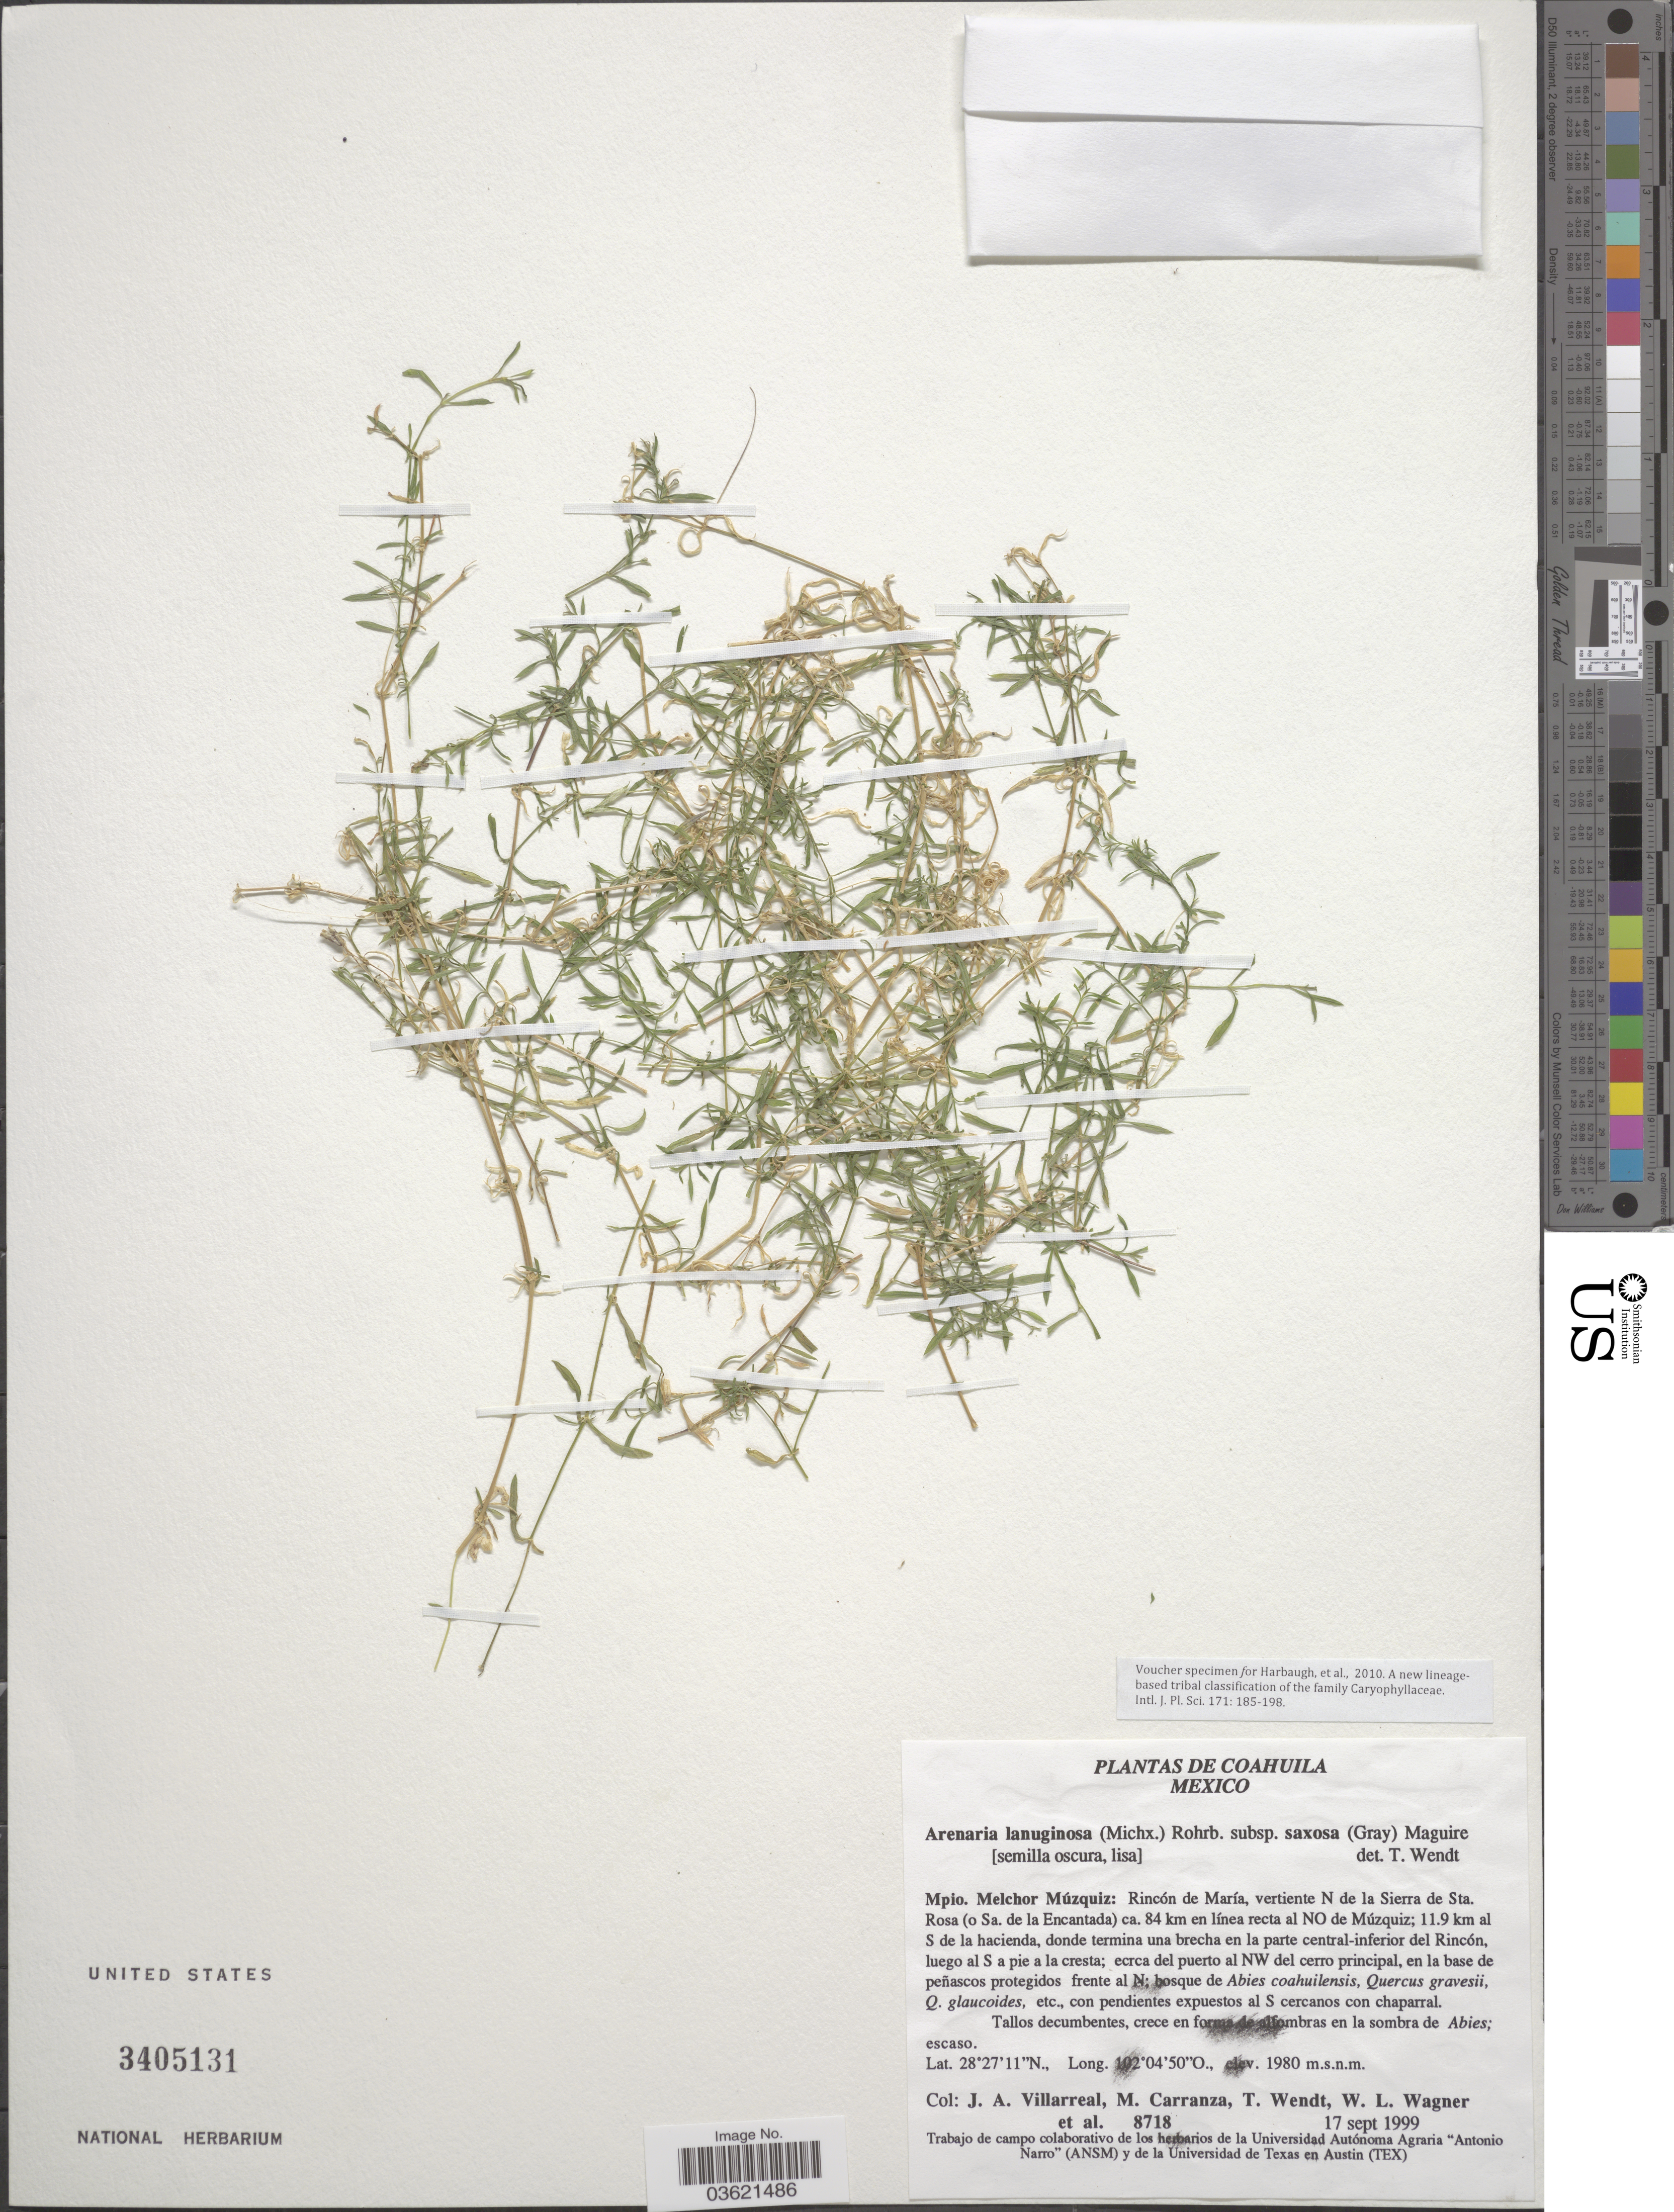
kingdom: Plantae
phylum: Tracheophyta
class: Magnoliopsida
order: Caryophyllales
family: Caryophyllaceae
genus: Arenaria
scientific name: Arenaria lanuginosa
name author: (Michx.) Rohrb.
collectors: J. Villarreal, M. Carranza, T. L. Wendt, W. L. Wagner & et al.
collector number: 8718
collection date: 1999-09-17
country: Mexico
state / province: Coahuila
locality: Mpio. Melchor Múzquiz: Rincón de María, vertiente N de la Sierra de Sta. Rosa (o Sa. de la Encantada) ca. 84 km en línea recta al NO de Múzquiz; 11.9 km al S de la hacienda, donde termina una brecha en la parte central-inferior del Rincón, luego al S a pie a la cresta.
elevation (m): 1980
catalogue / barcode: US 3405131